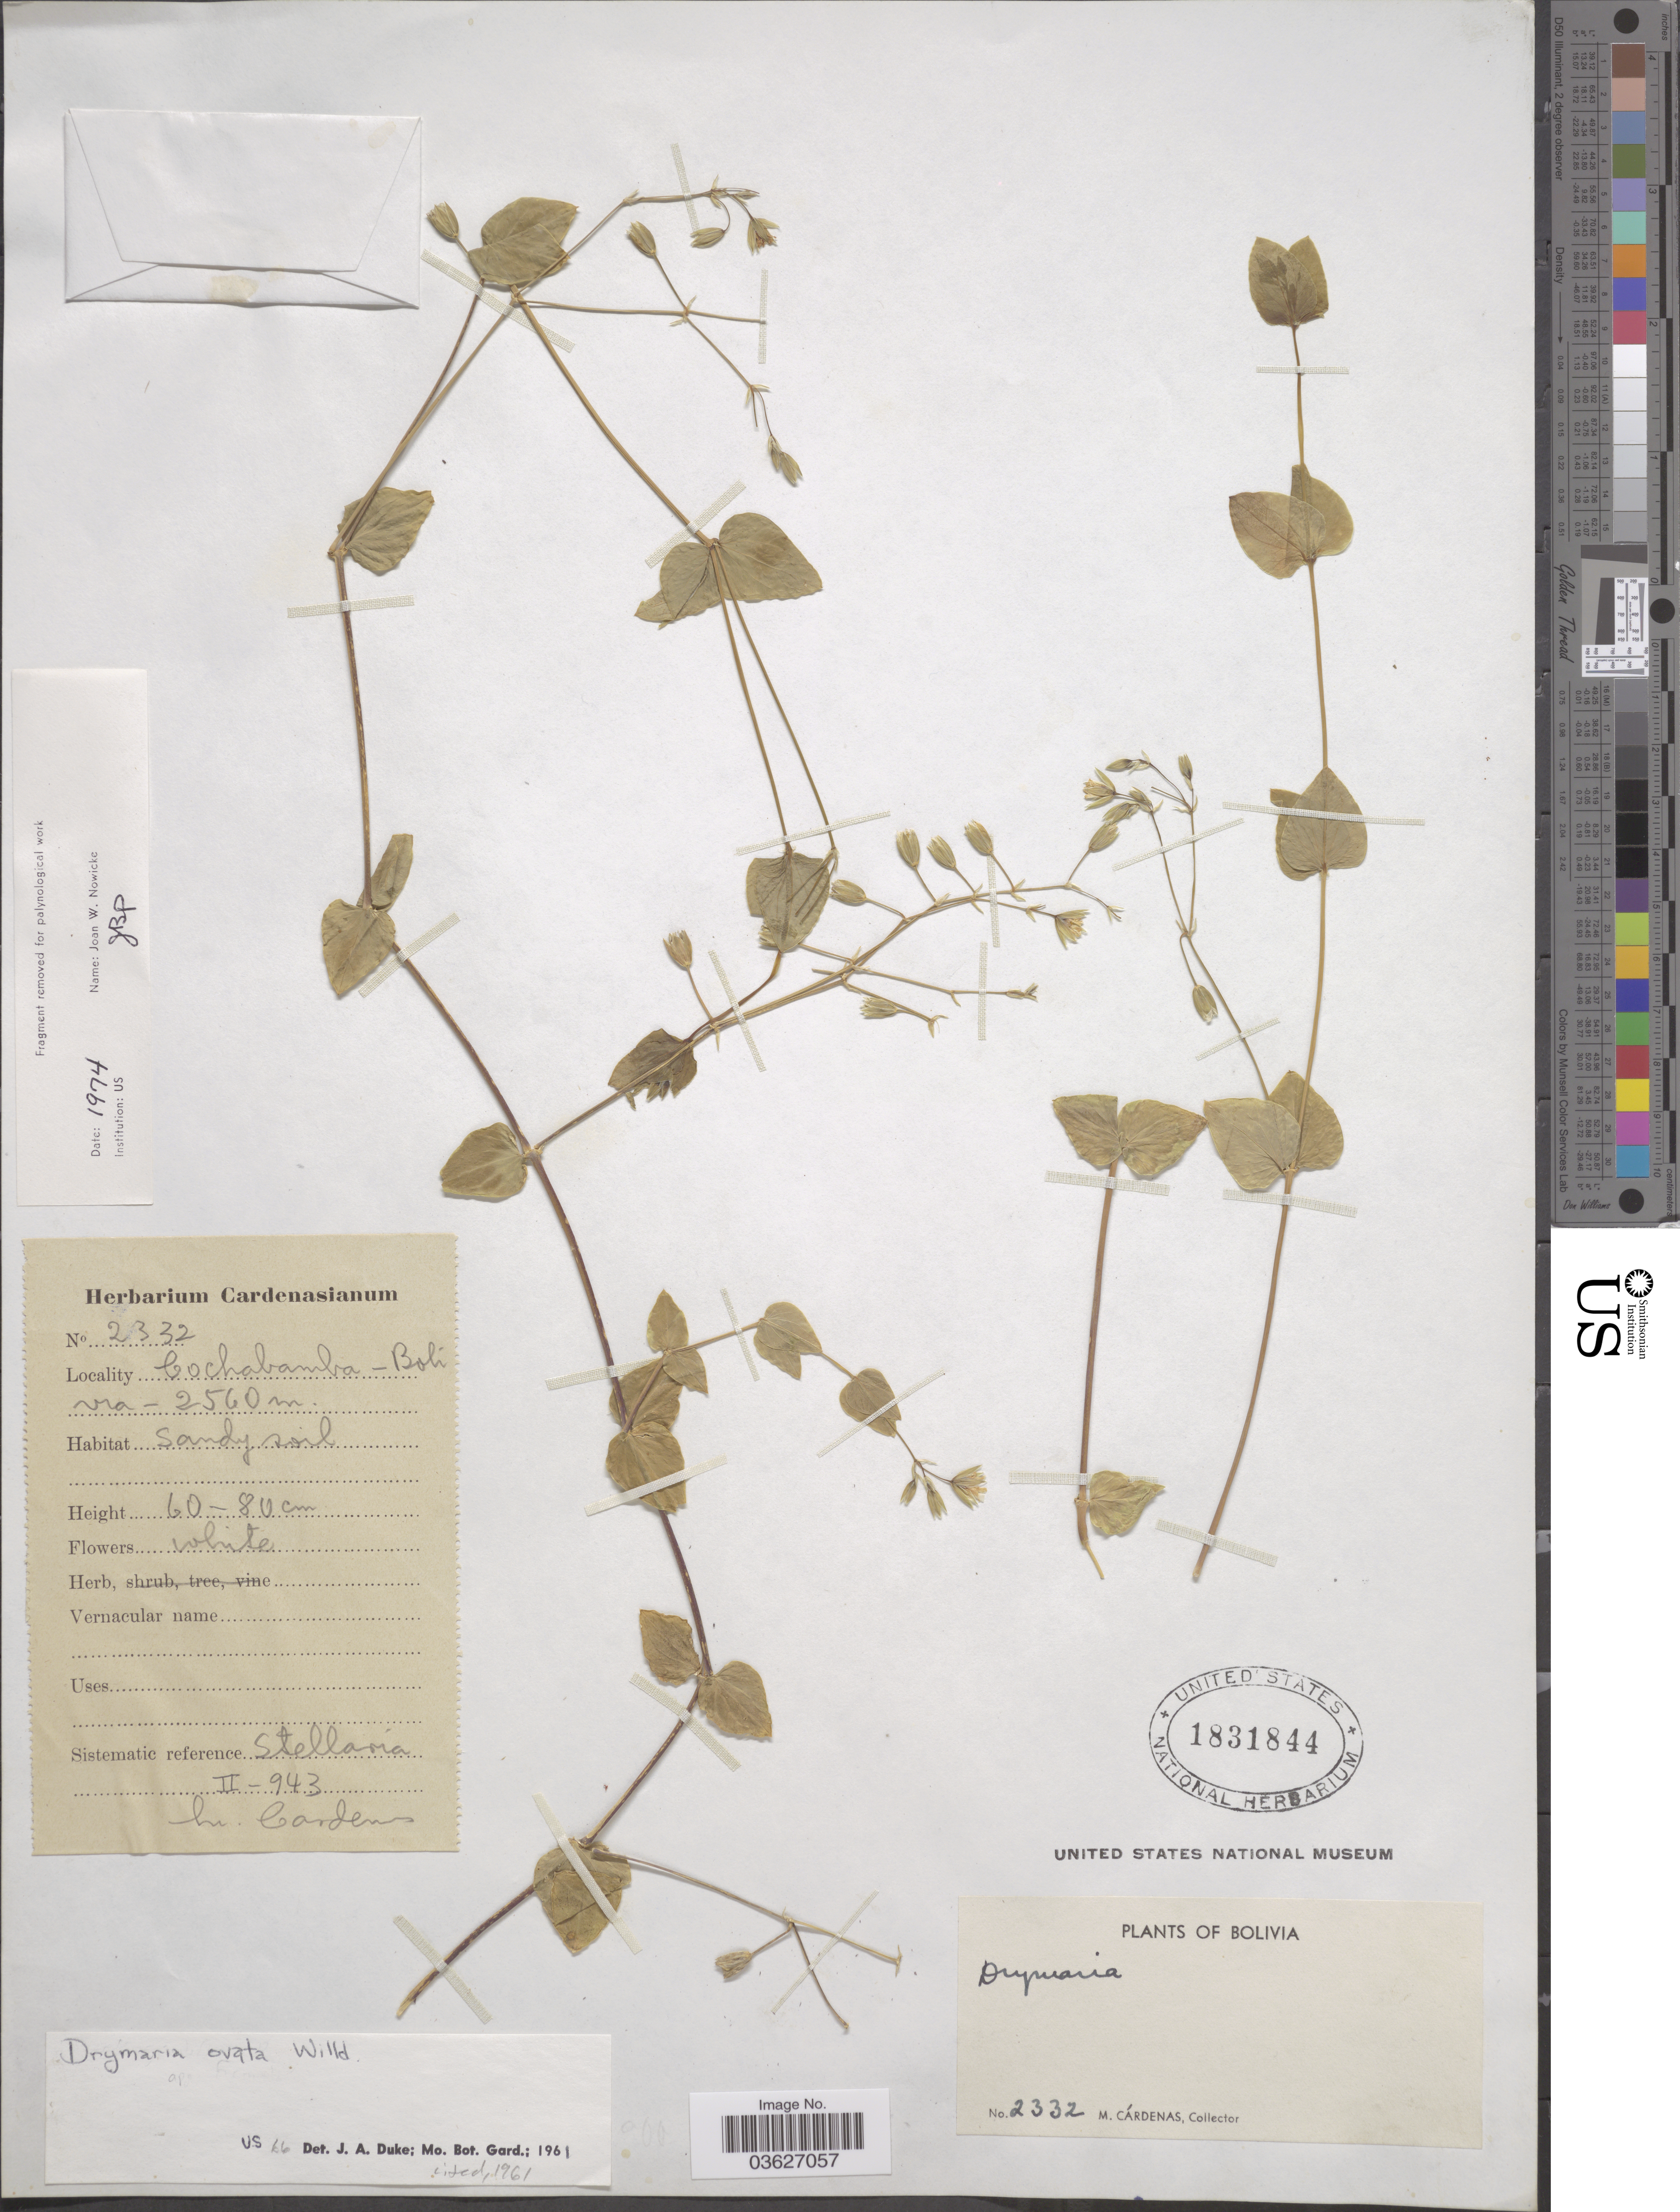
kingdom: Plantae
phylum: Tracheophyta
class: Magnoliopsida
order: Caryophyllales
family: Caryophyllaceae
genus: Drymaria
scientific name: Drymaria ovata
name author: Humb. & Bonpl. ex Schult.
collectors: M. Cárdenas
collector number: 2332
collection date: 1943-02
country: Bolivia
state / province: Cochabamba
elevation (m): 2560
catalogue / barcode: US 1831844